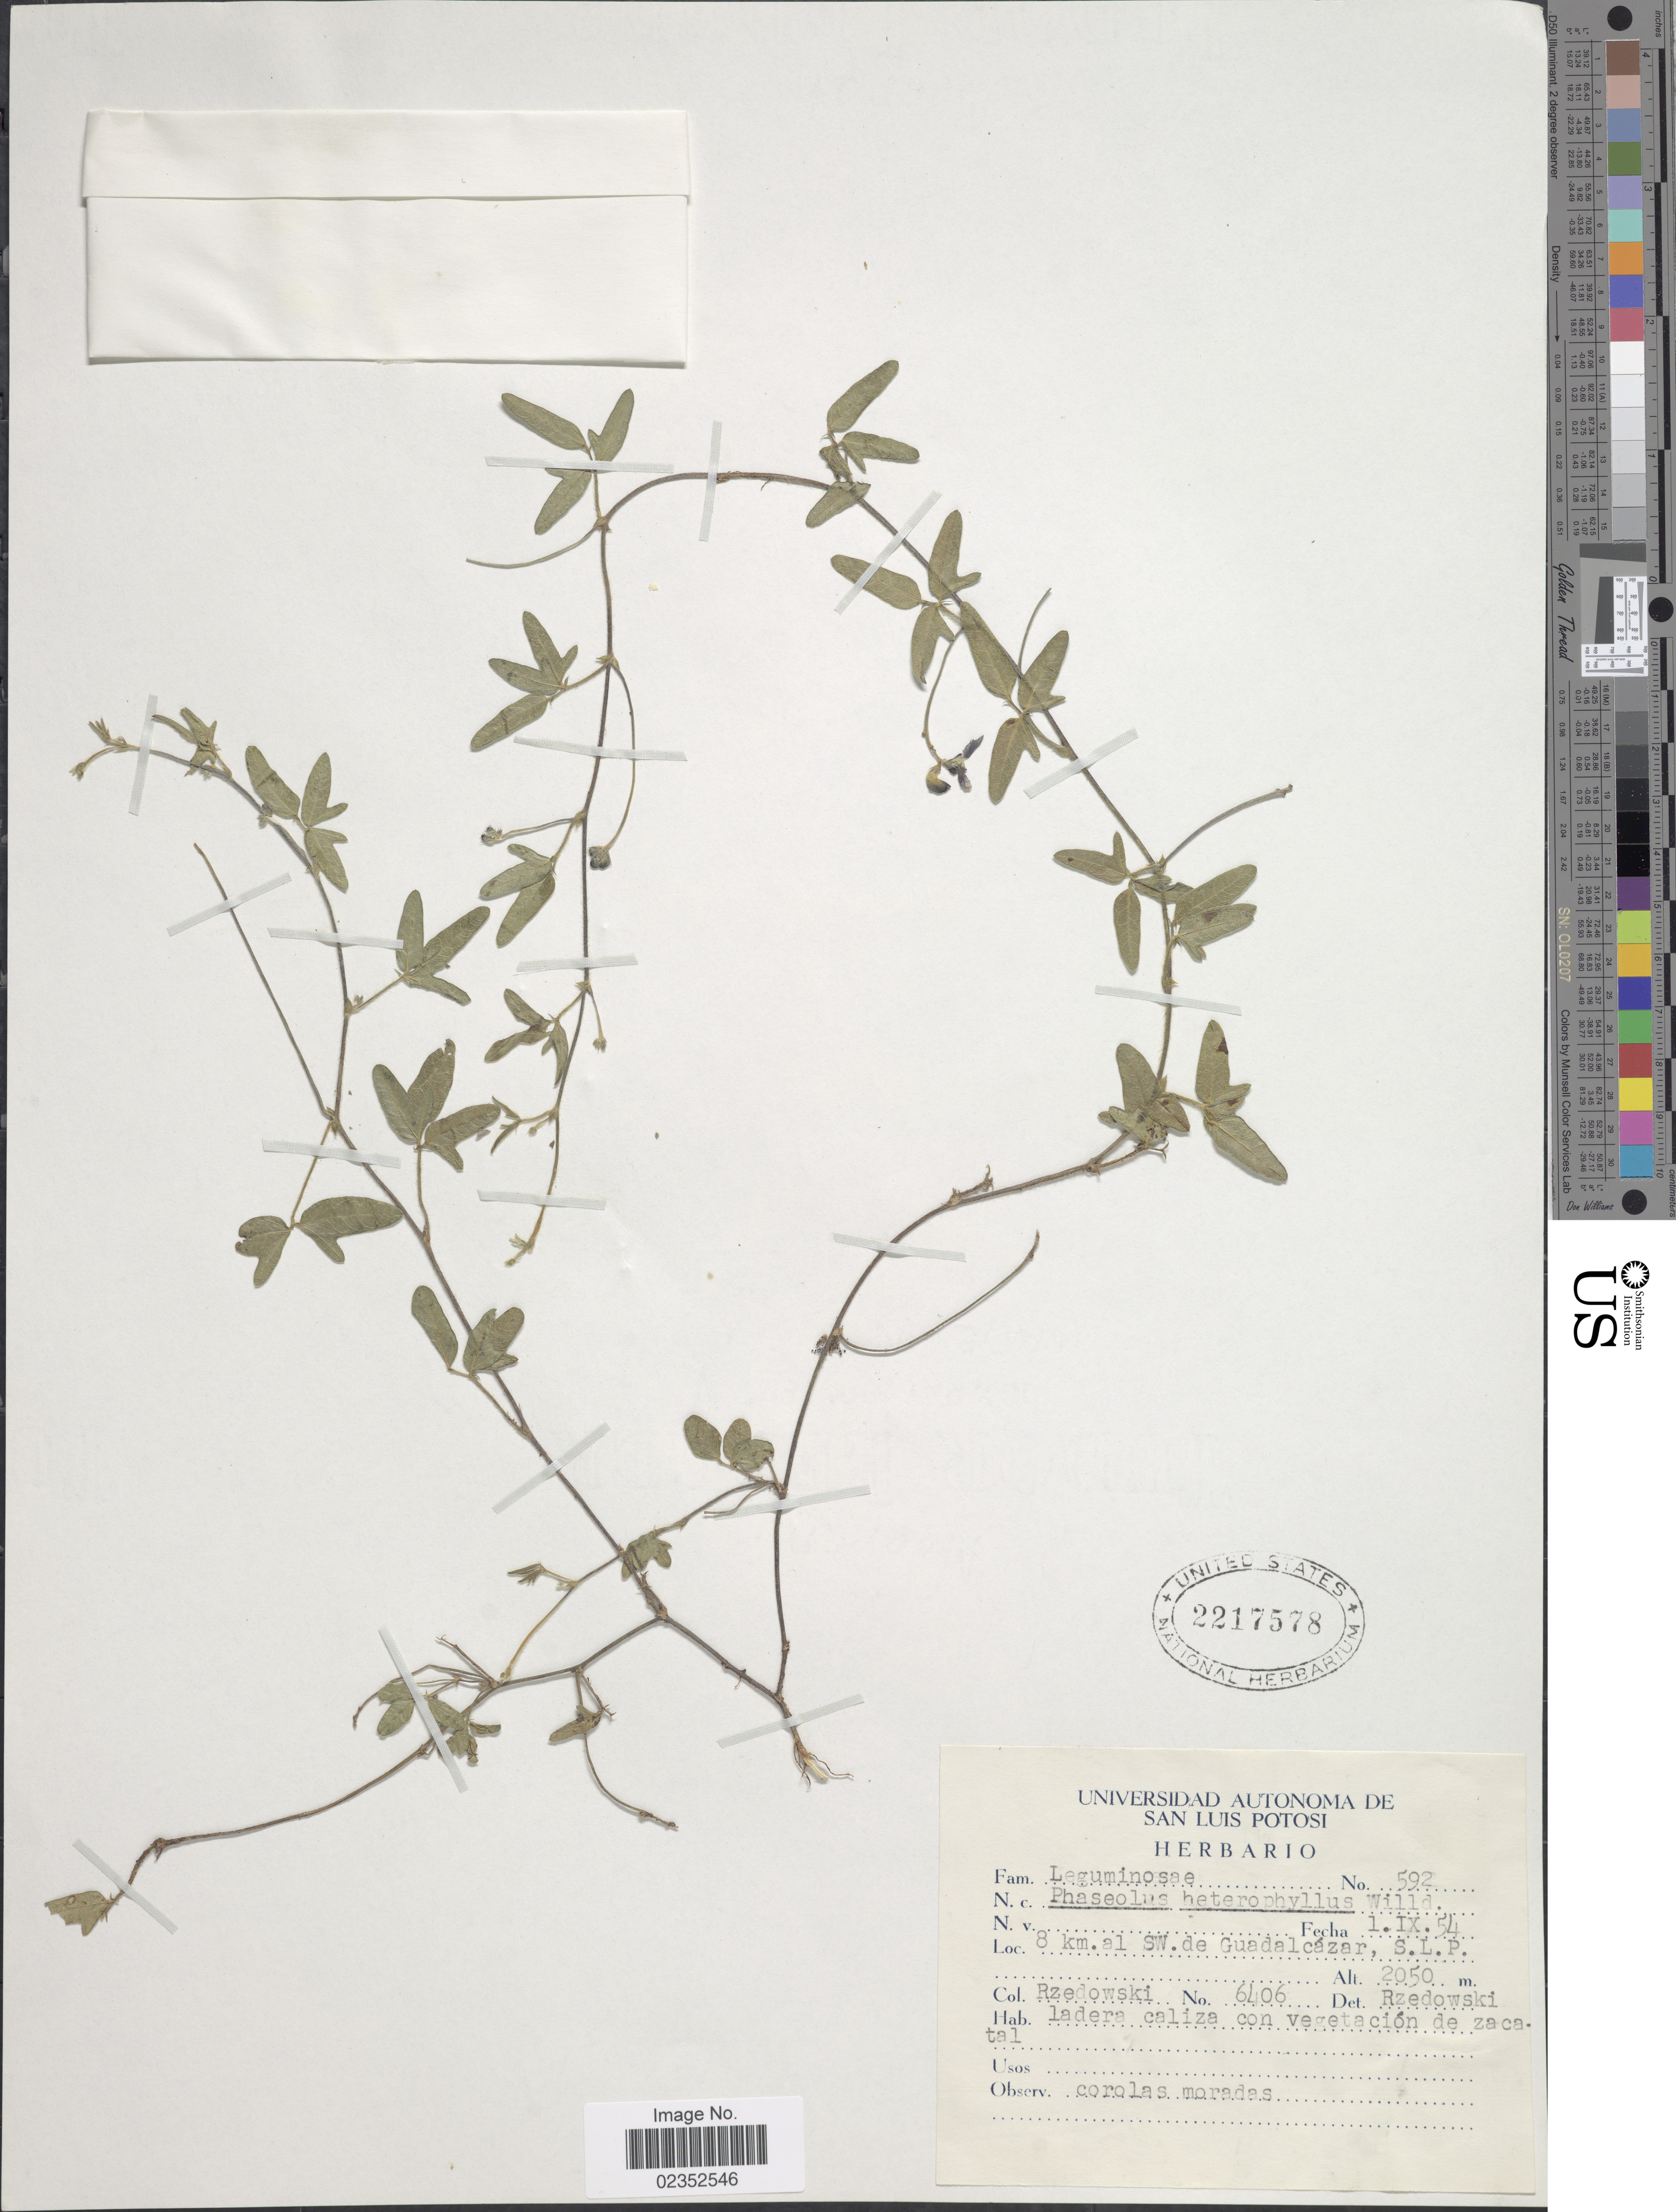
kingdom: Plantae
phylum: Tracheophyta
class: Magnoliopsida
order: Fabales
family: Fabaceae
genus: Macroptilium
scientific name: Macroptilium gibbosifolium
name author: (Ortega) A. Delgado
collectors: Rzedowski, --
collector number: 6406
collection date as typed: Transcribed d/m/y: 1/9/54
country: Mexico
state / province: San Luis Potosí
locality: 8 km. al SW. de Guadalcazar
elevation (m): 2050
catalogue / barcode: US 2217578